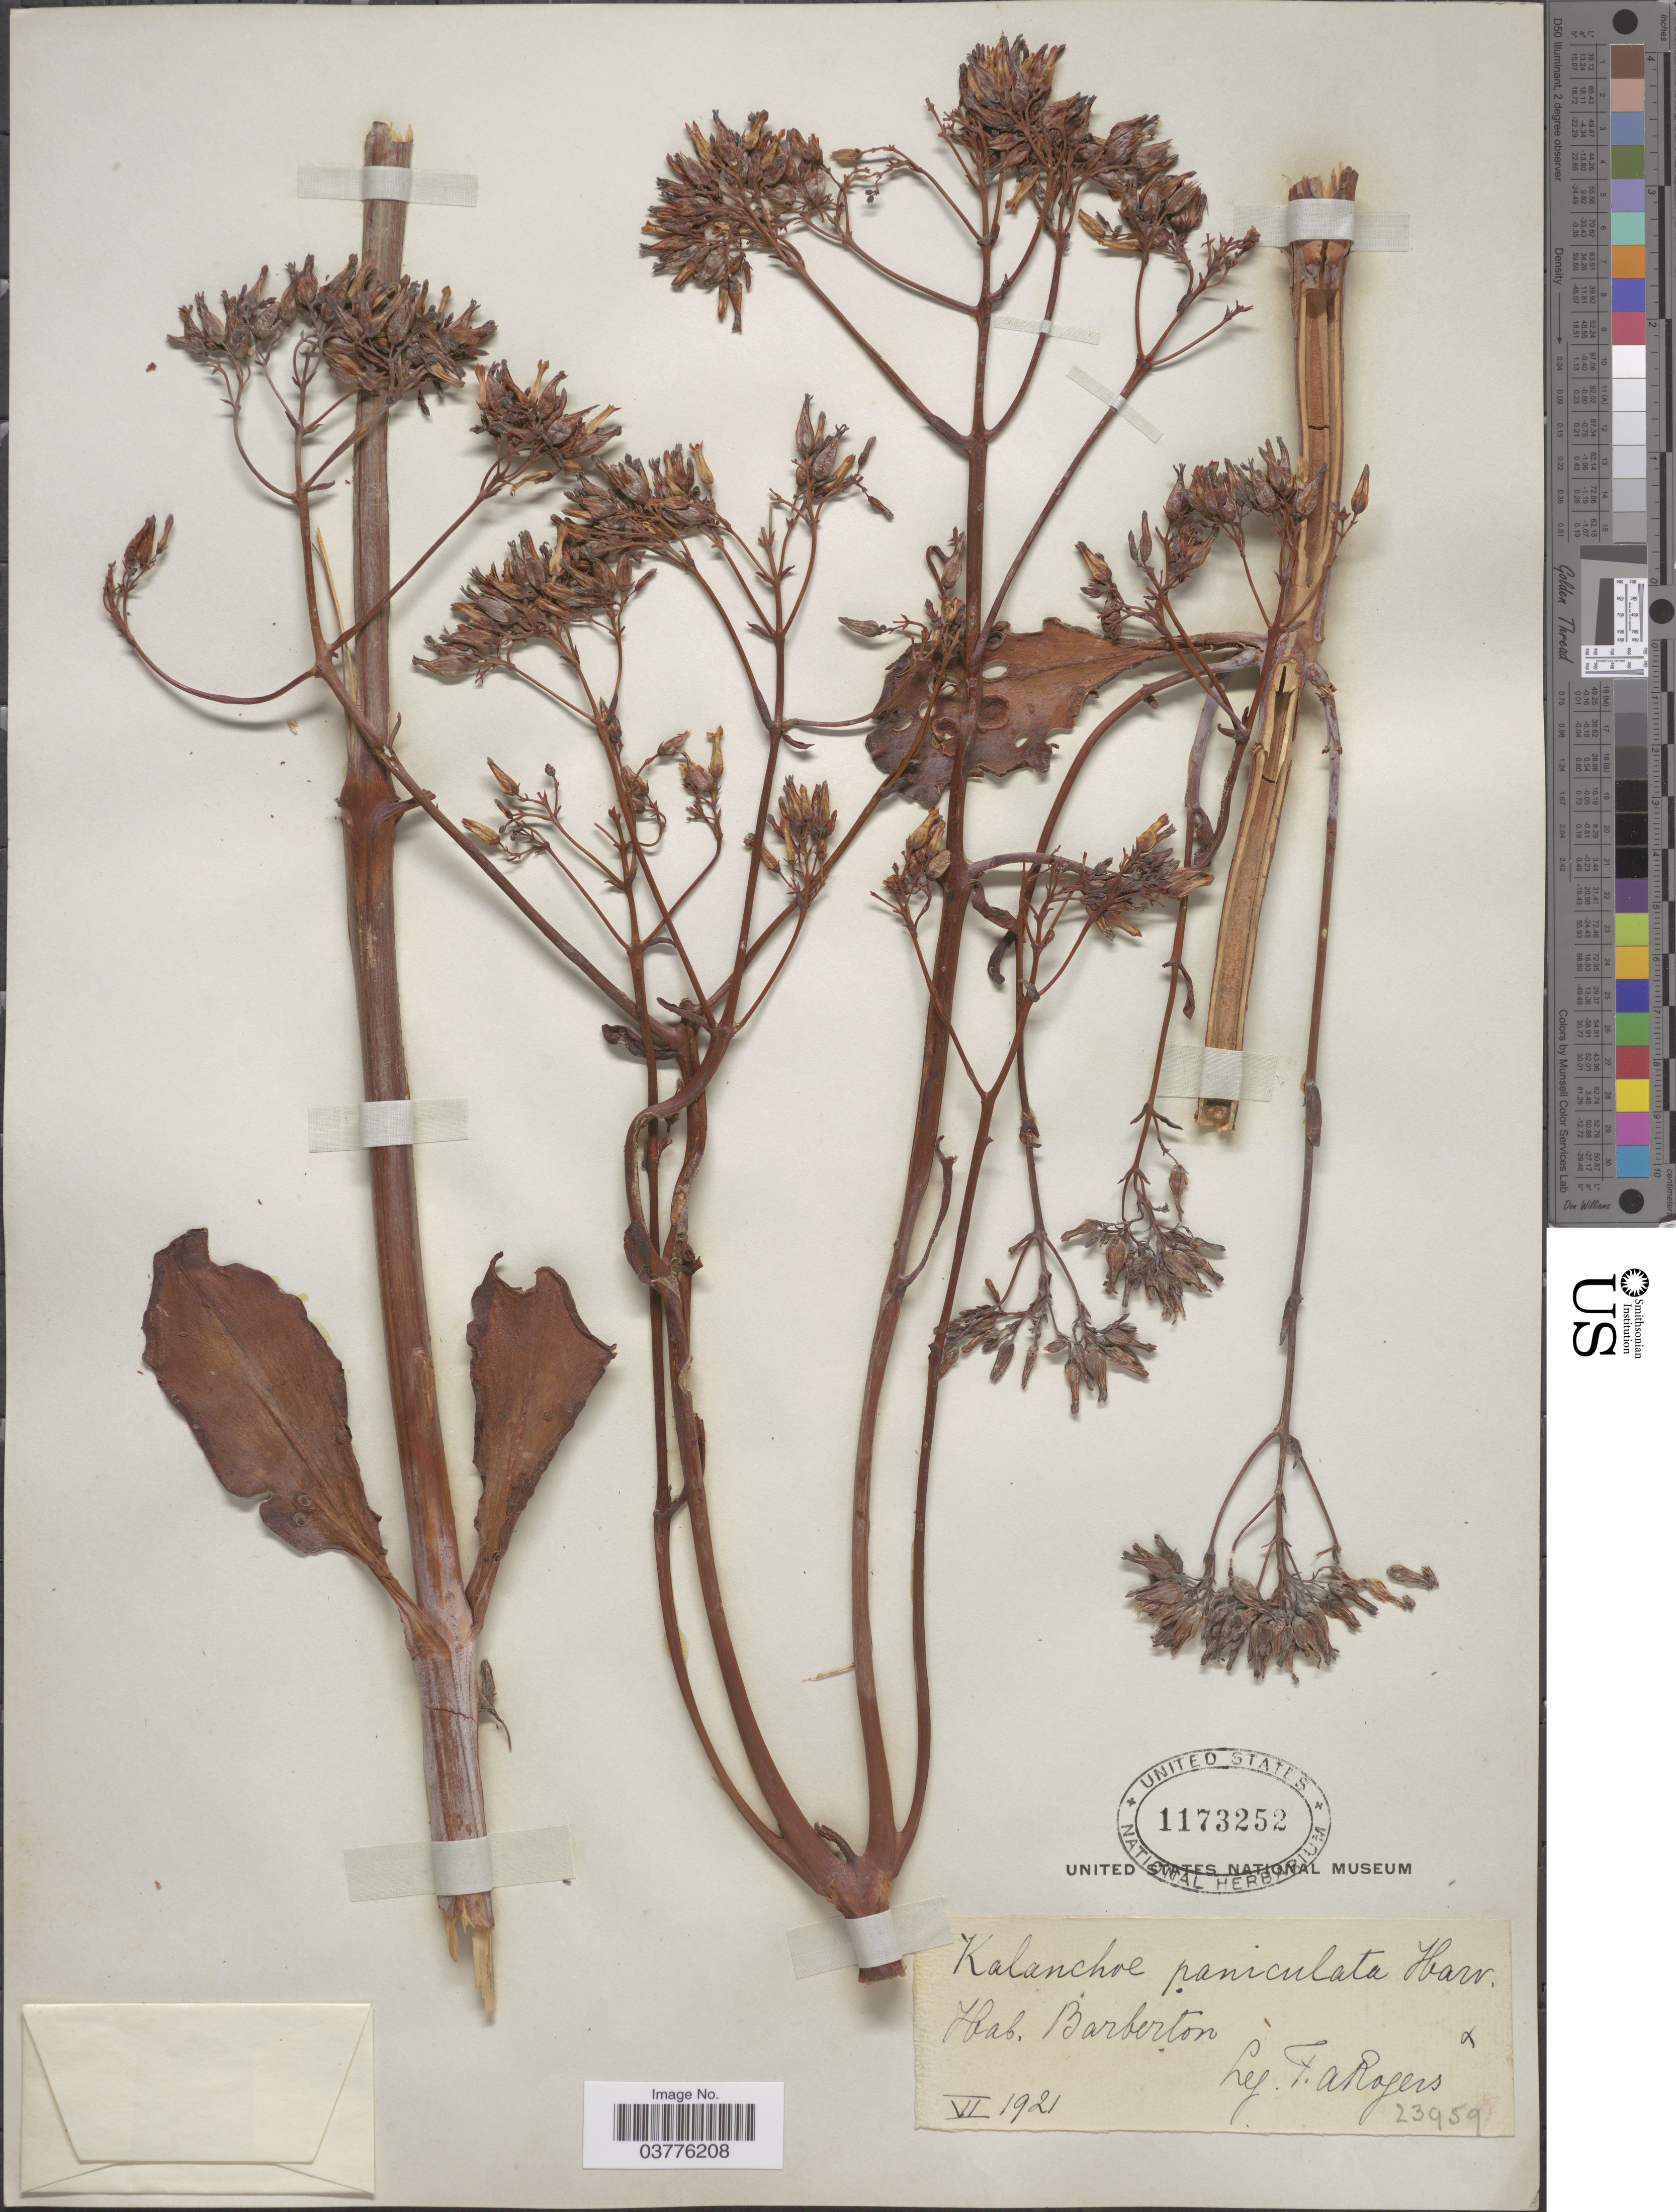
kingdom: Plantae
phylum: Tracheophyta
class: Magnoliopsida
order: Saxifragales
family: Crassulaceae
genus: Kalanchoe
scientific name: Kalanchoe paniculata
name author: Harv.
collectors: F. A. Rogers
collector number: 23959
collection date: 1921-06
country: South Africa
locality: Barberton.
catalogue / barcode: US 1173252